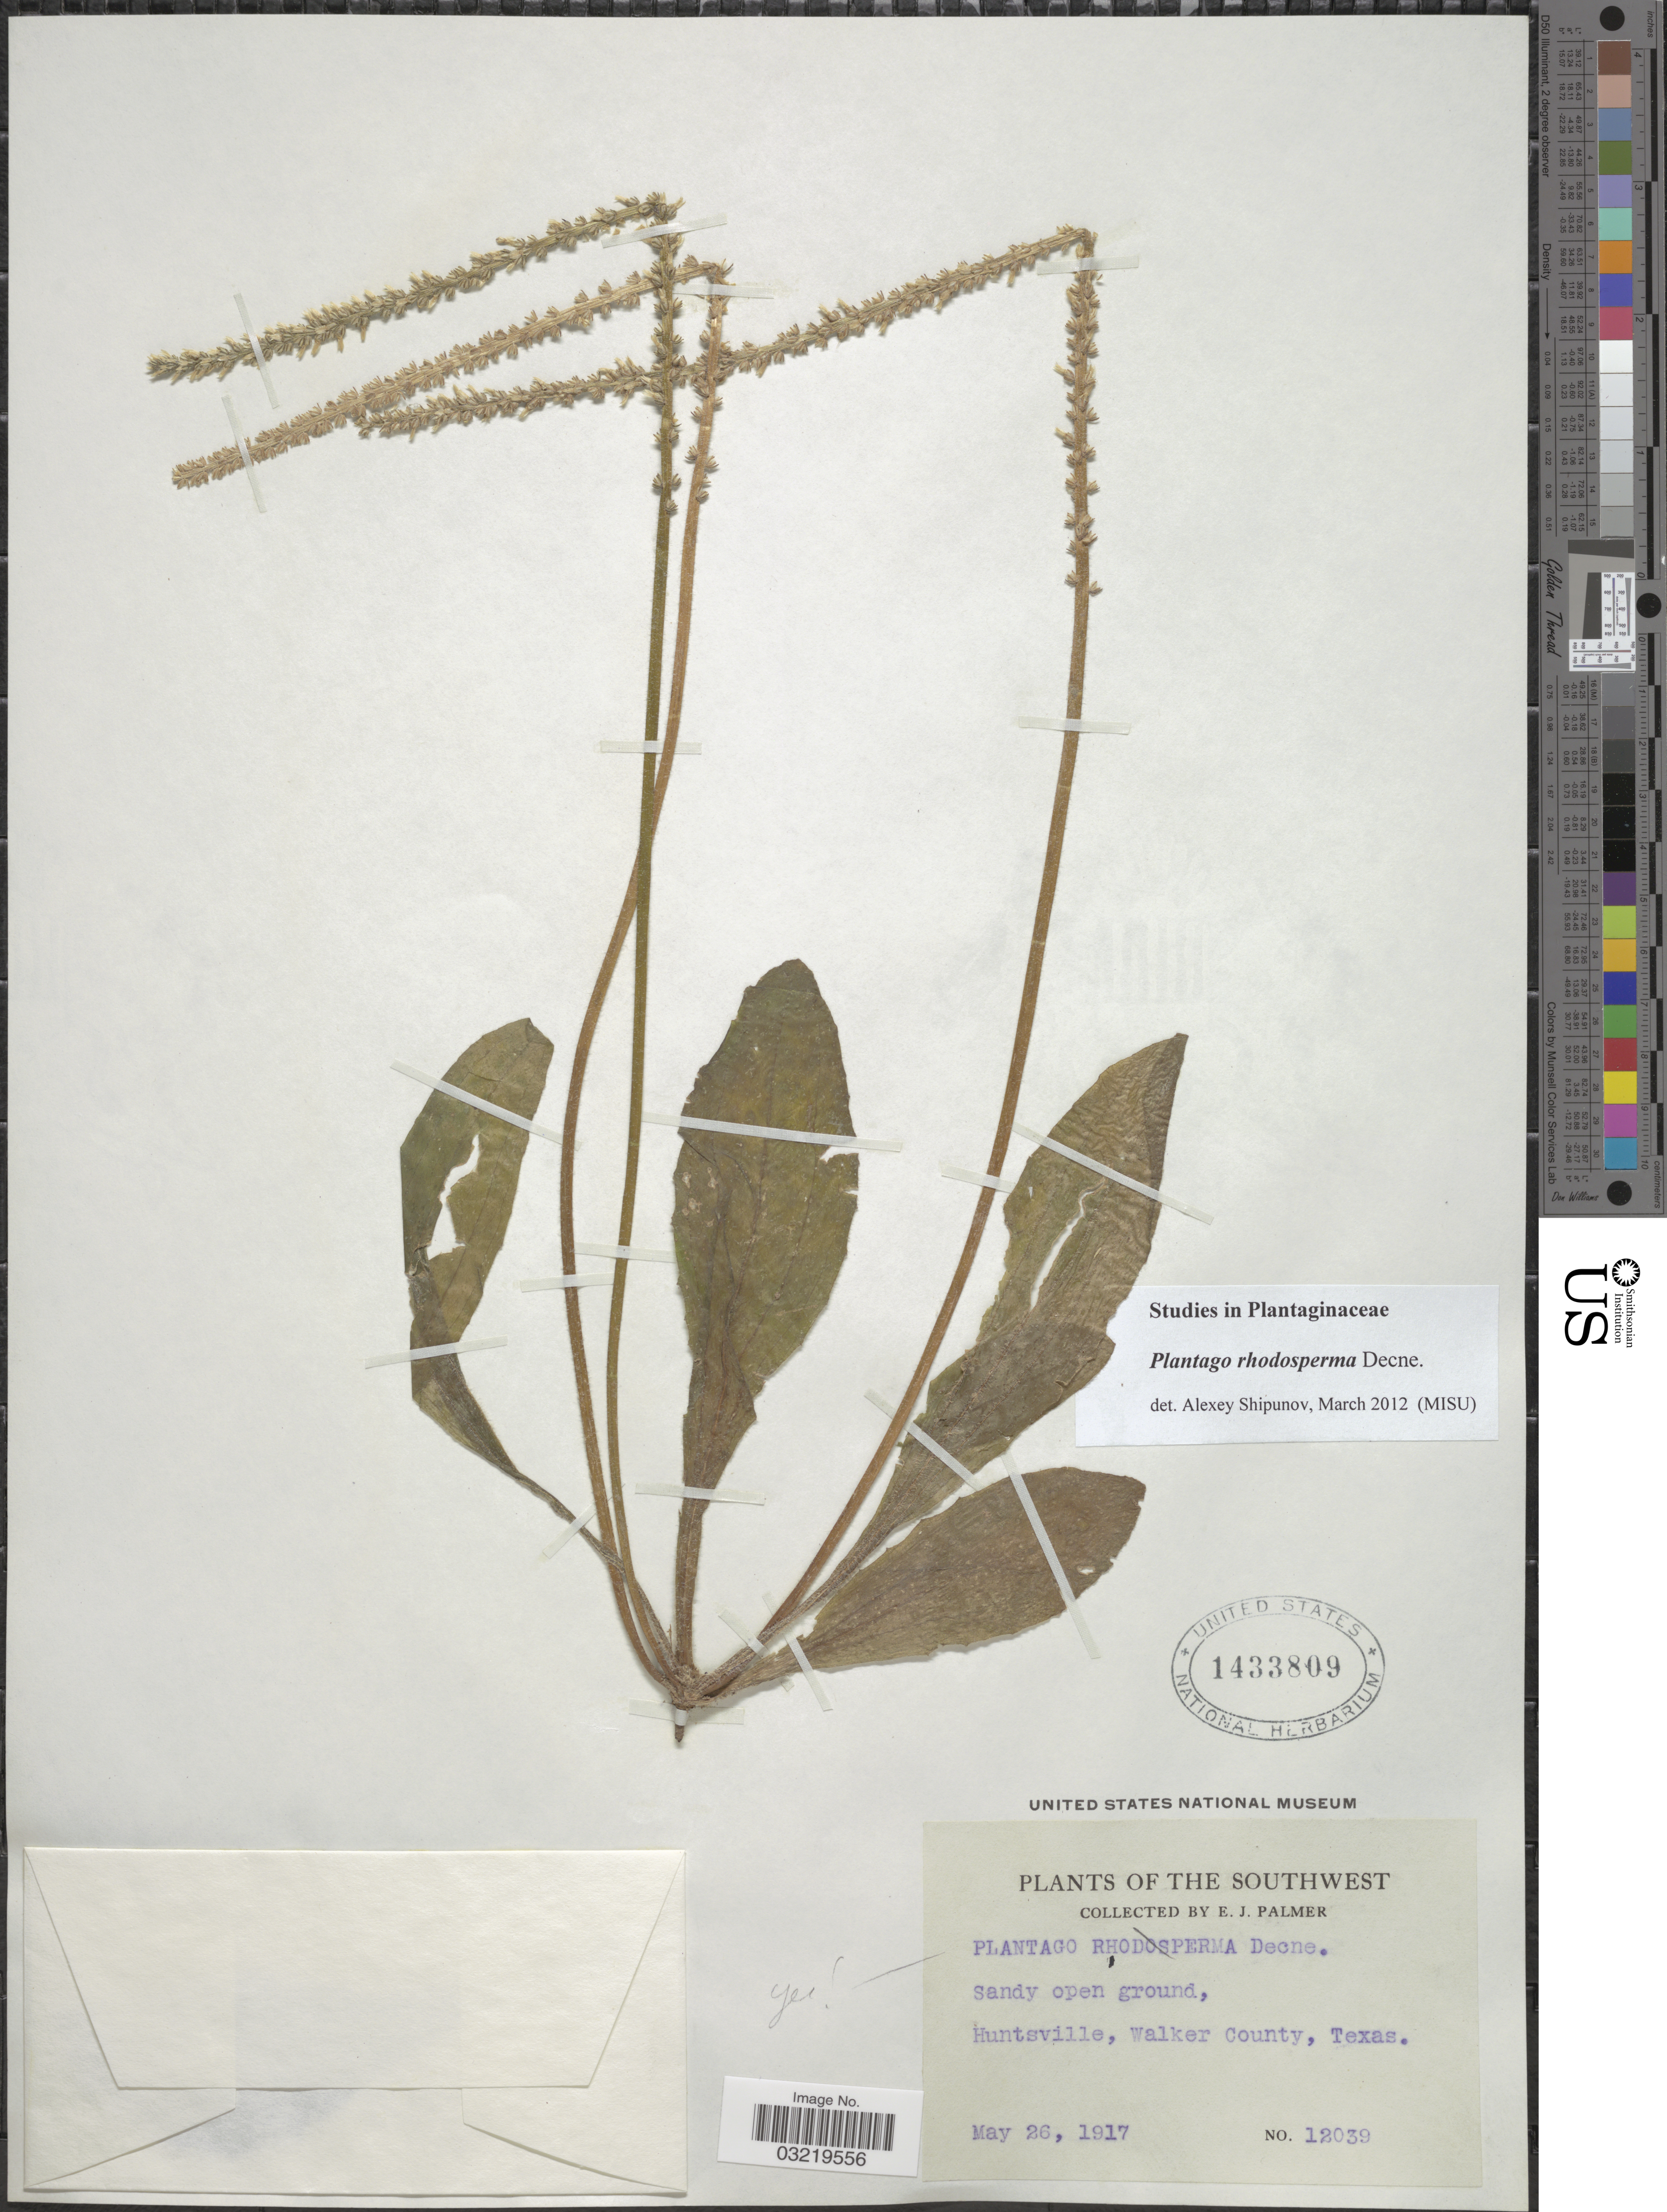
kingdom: Plantae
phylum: Tracheophyta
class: Magnoliopsida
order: Lamiales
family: Plantaginaceae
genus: Plantago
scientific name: Plantago rhodosperma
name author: Decne.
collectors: E. J. Palmer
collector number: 12039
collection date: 1917-05-26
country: United States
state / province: Texas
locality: The Southwest. Huntsville, Walker County.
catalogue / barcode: US 1433809